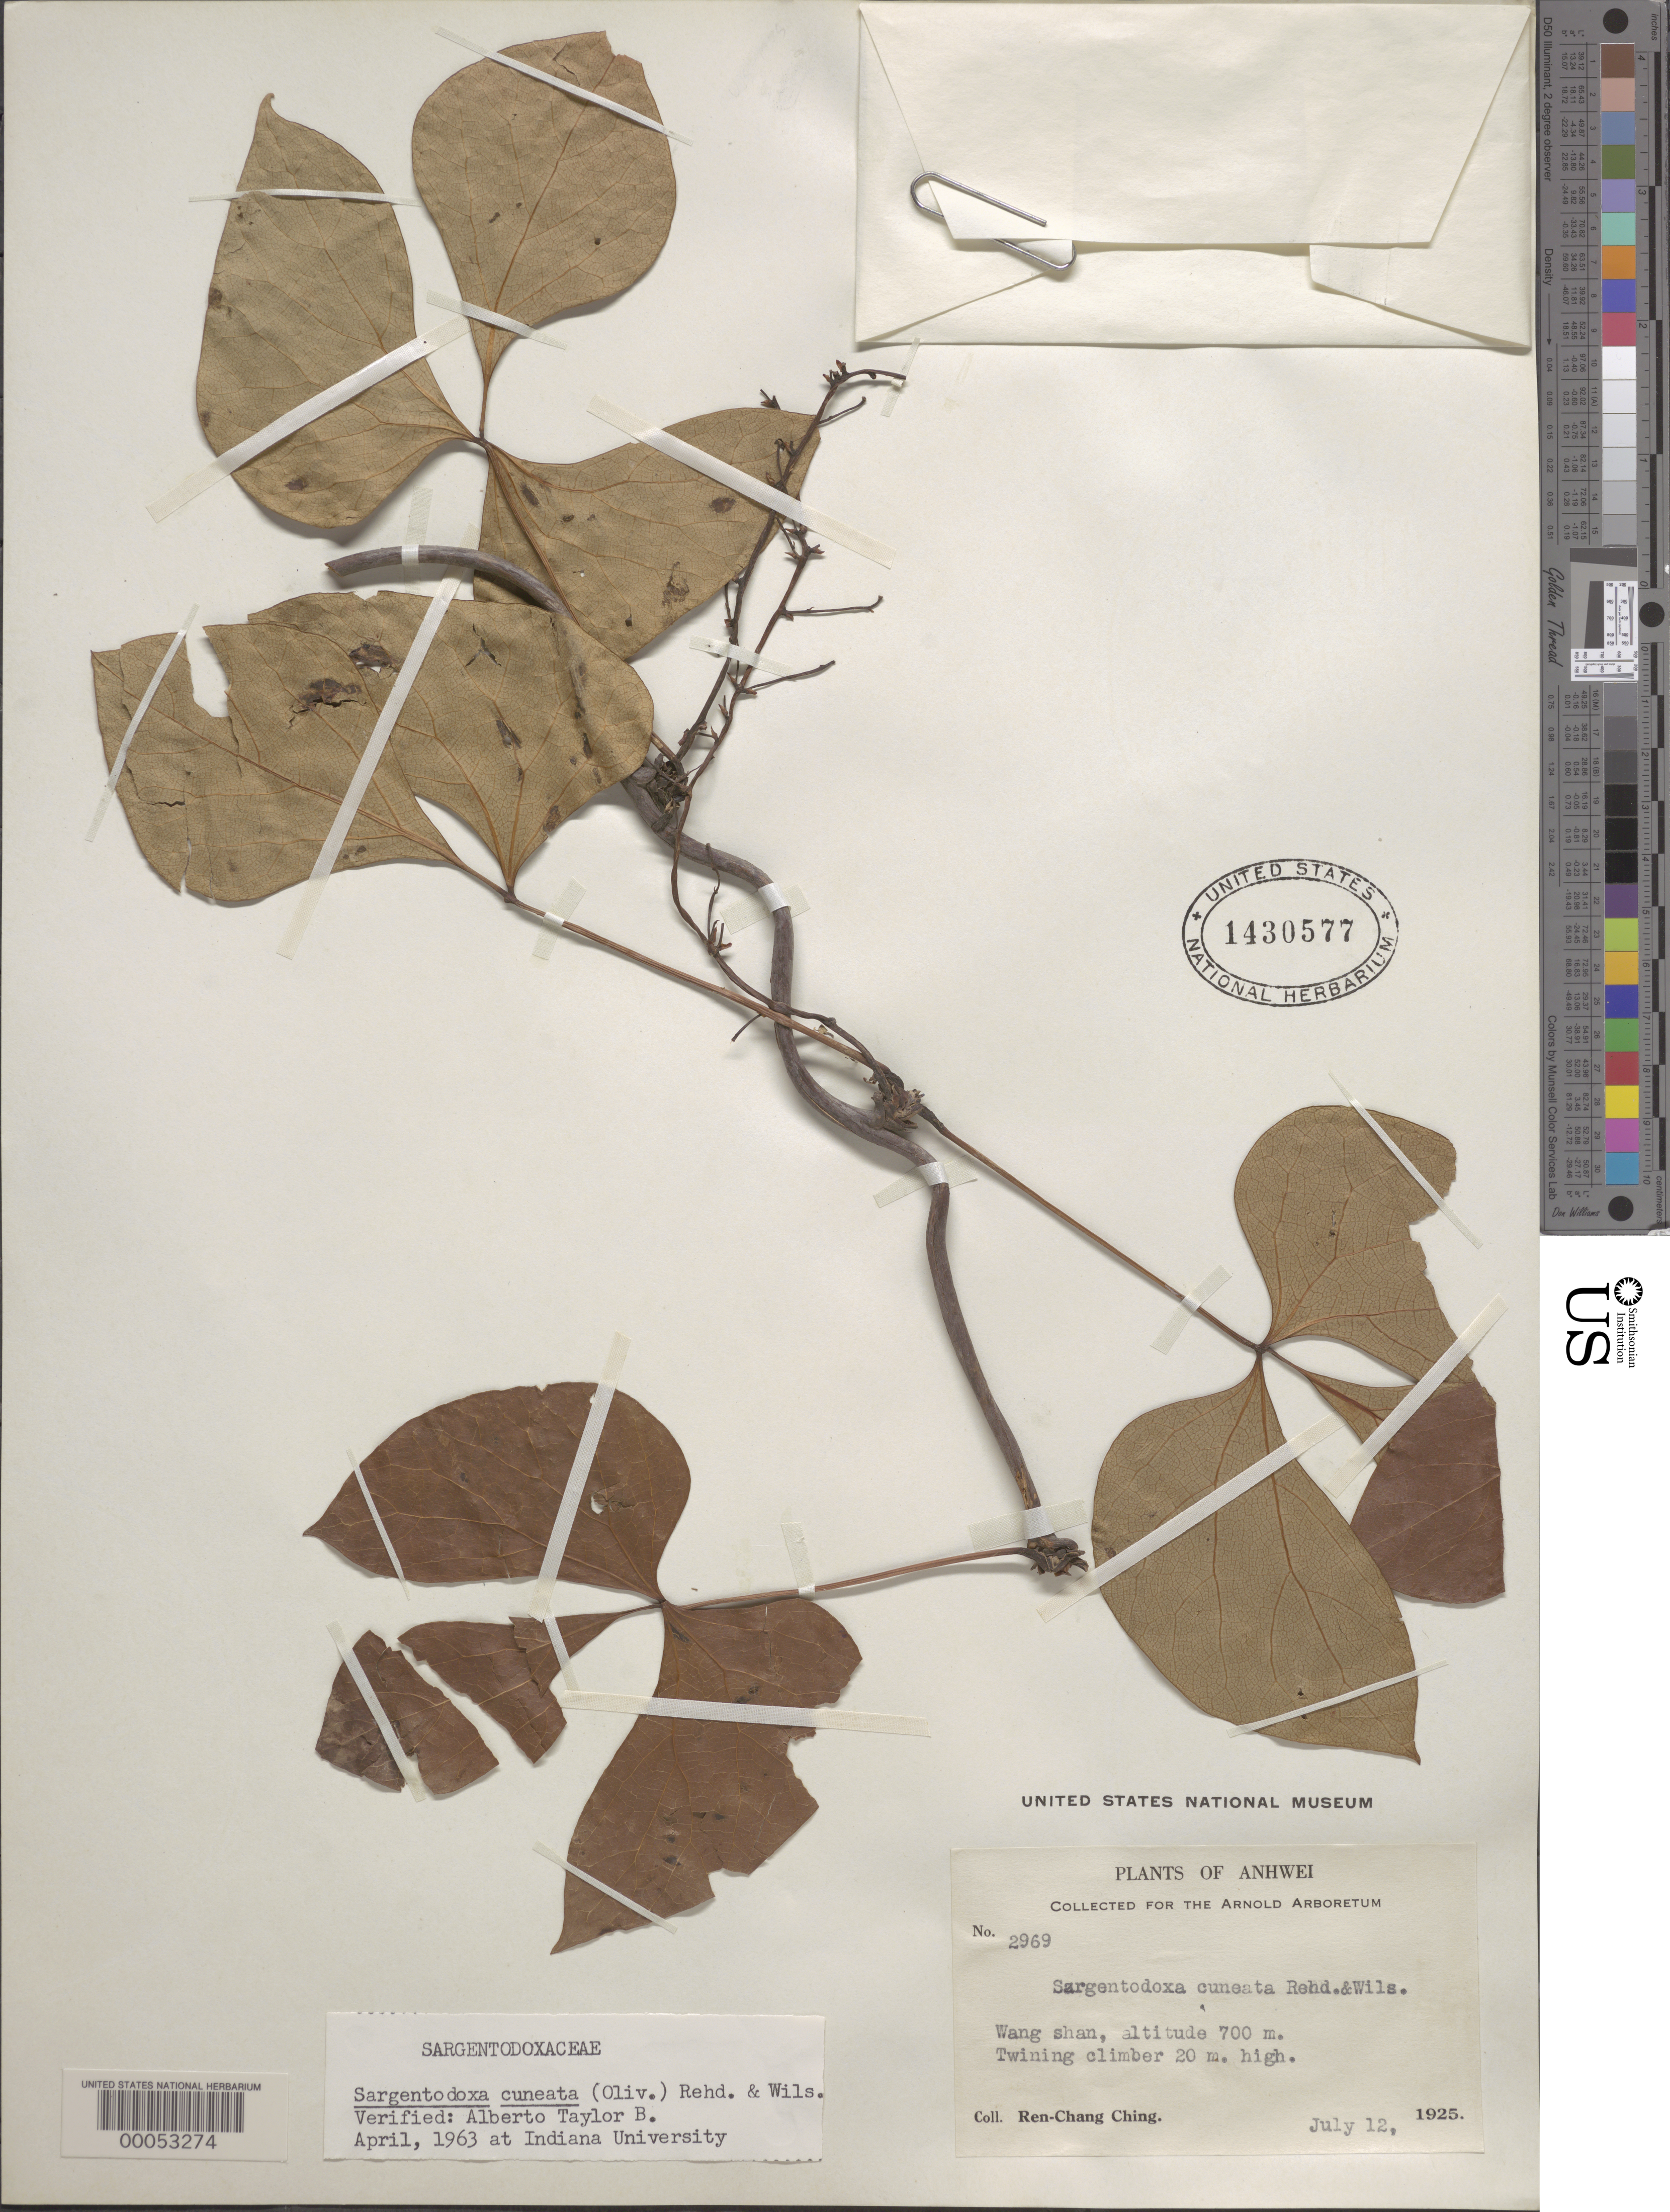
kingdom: Plantae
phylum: Tracheophyta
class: Magnoliopsida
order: Ranunculales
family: Lardizabalaceae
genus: Sargentodoxa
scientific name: Sargentodoxa cuneata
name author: (Oliv.) Rehder & E.H. Wilson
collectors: R. C. Ching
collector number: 2969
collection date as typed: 12 Jul 1925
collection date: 1925-07-12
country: China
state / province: Anhui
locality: Wang shan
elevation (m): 700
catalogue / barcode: US 1430577